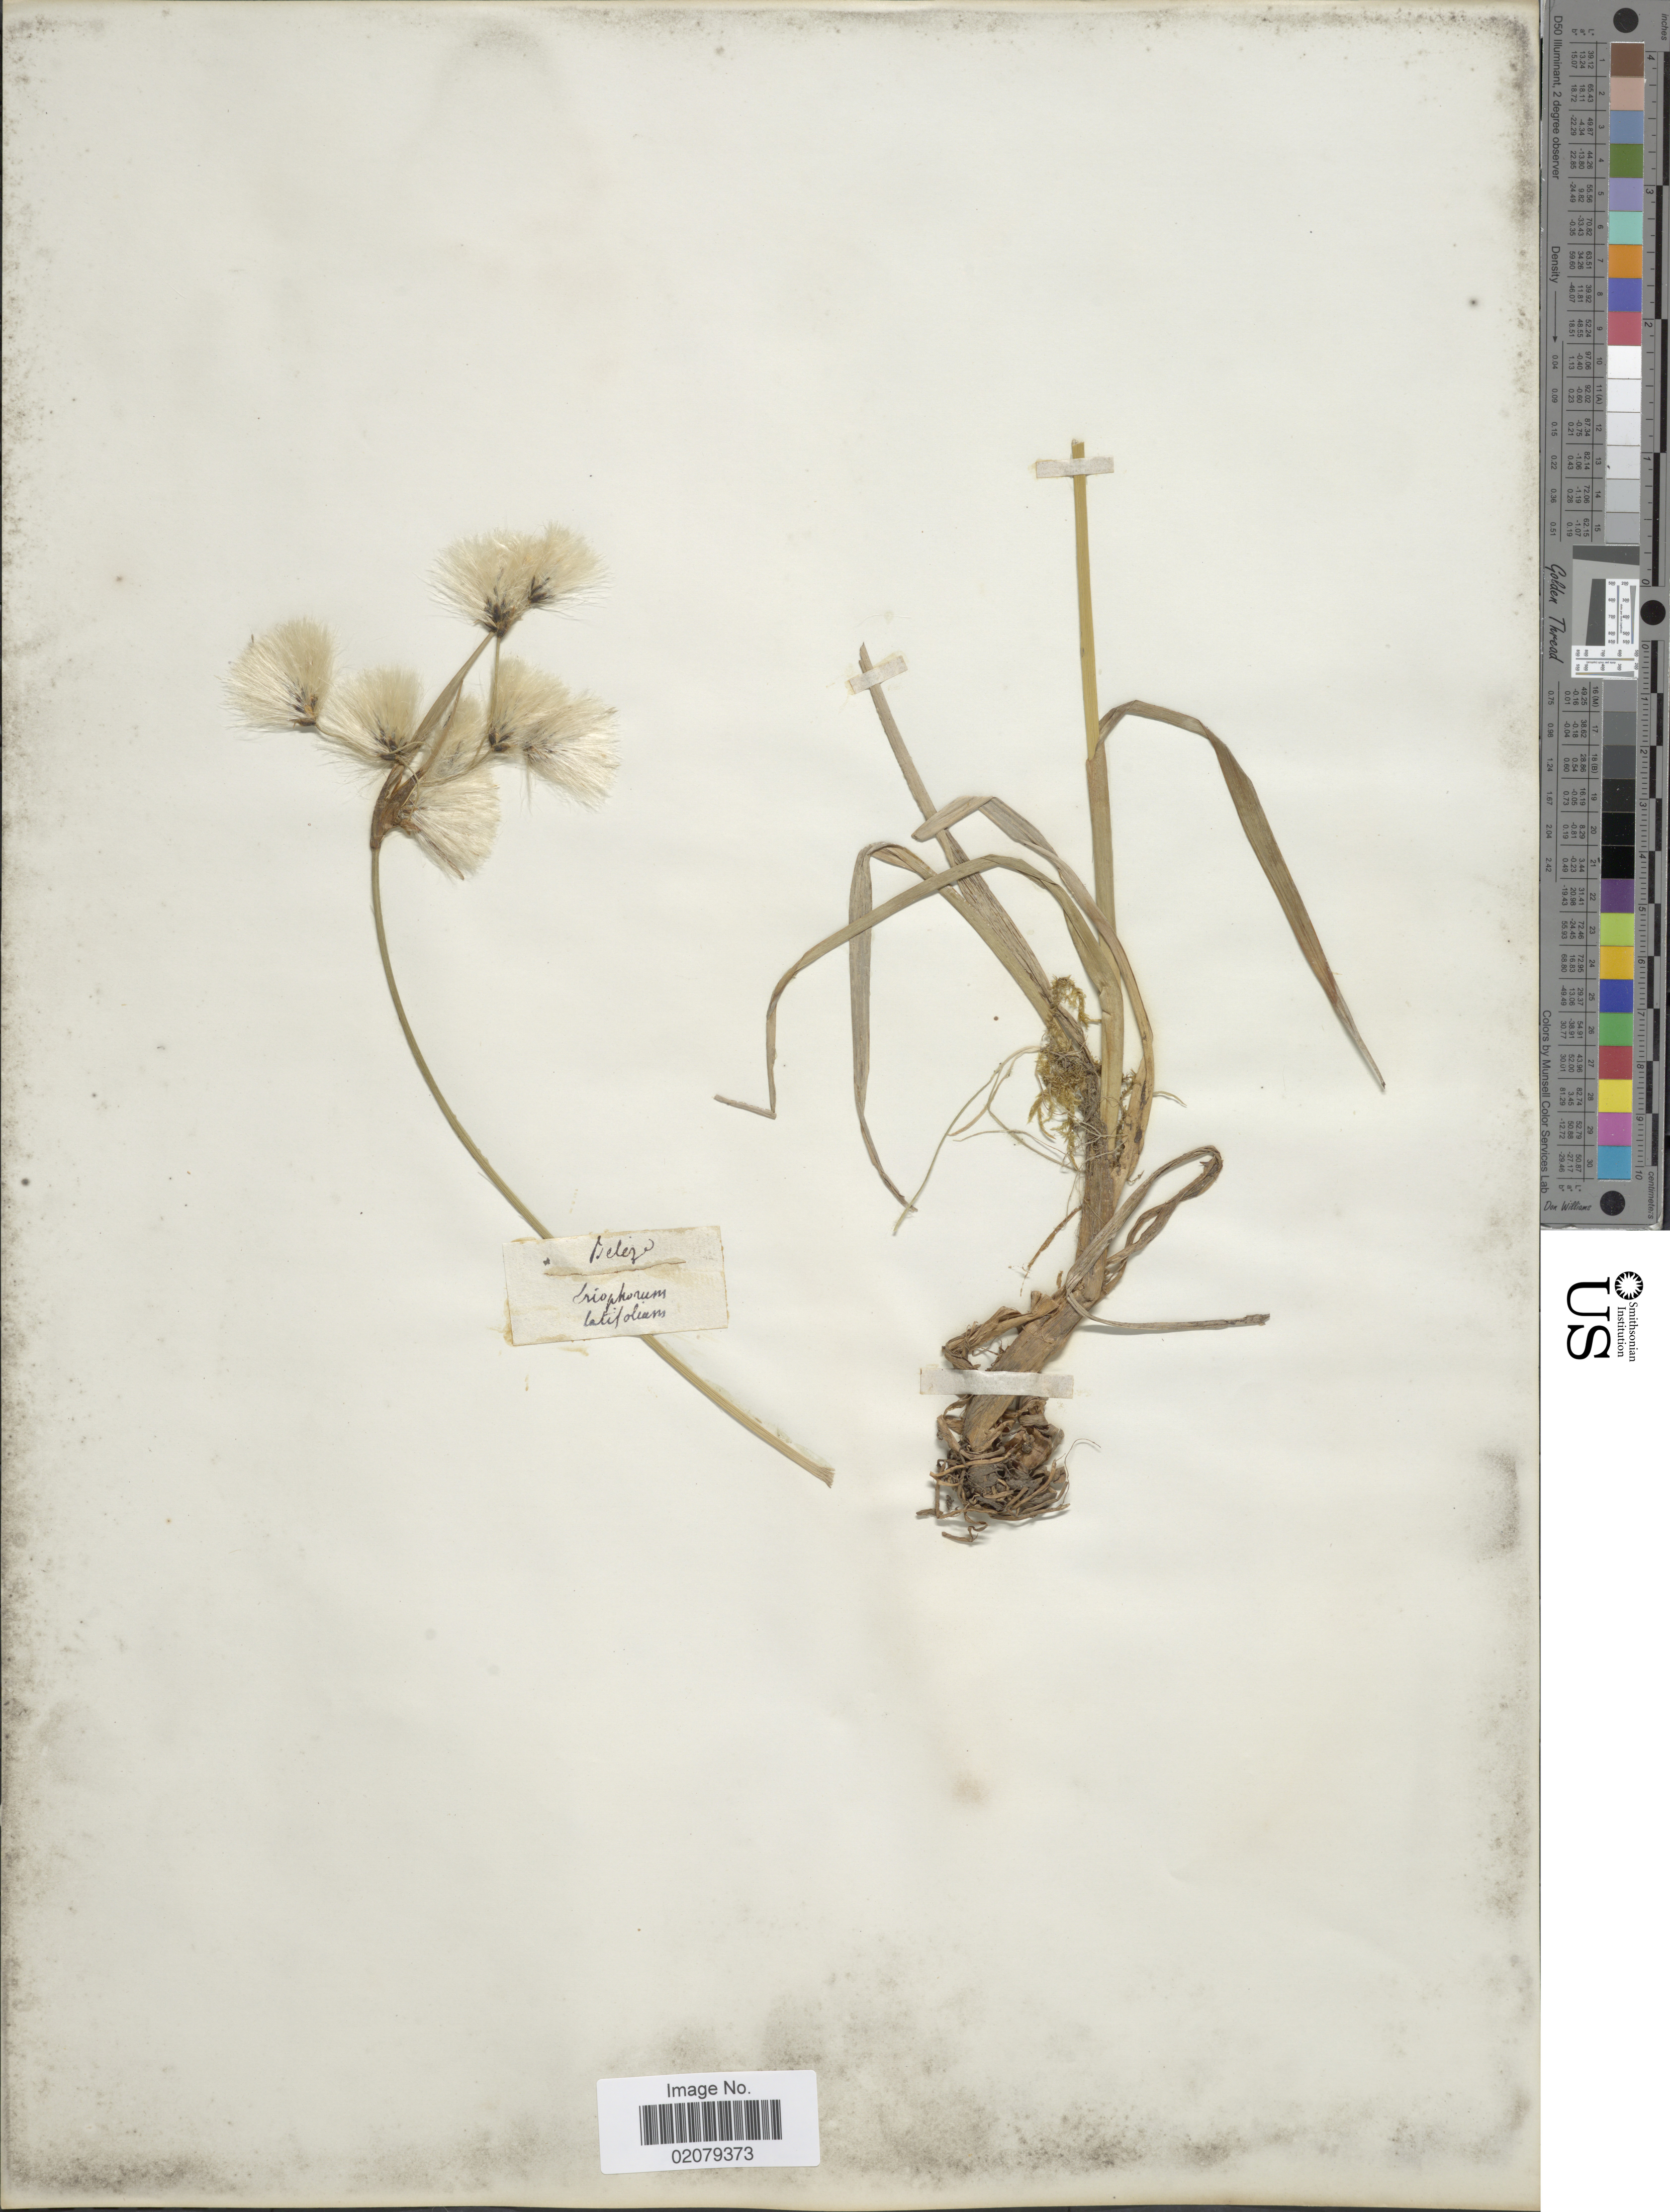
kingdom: Plantae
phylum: Tracheophyta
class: Liliopsida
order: Poales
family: Cyperaceae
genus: Eriophorum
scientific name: Eriophorum latifolium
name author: Hoppe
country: Belize